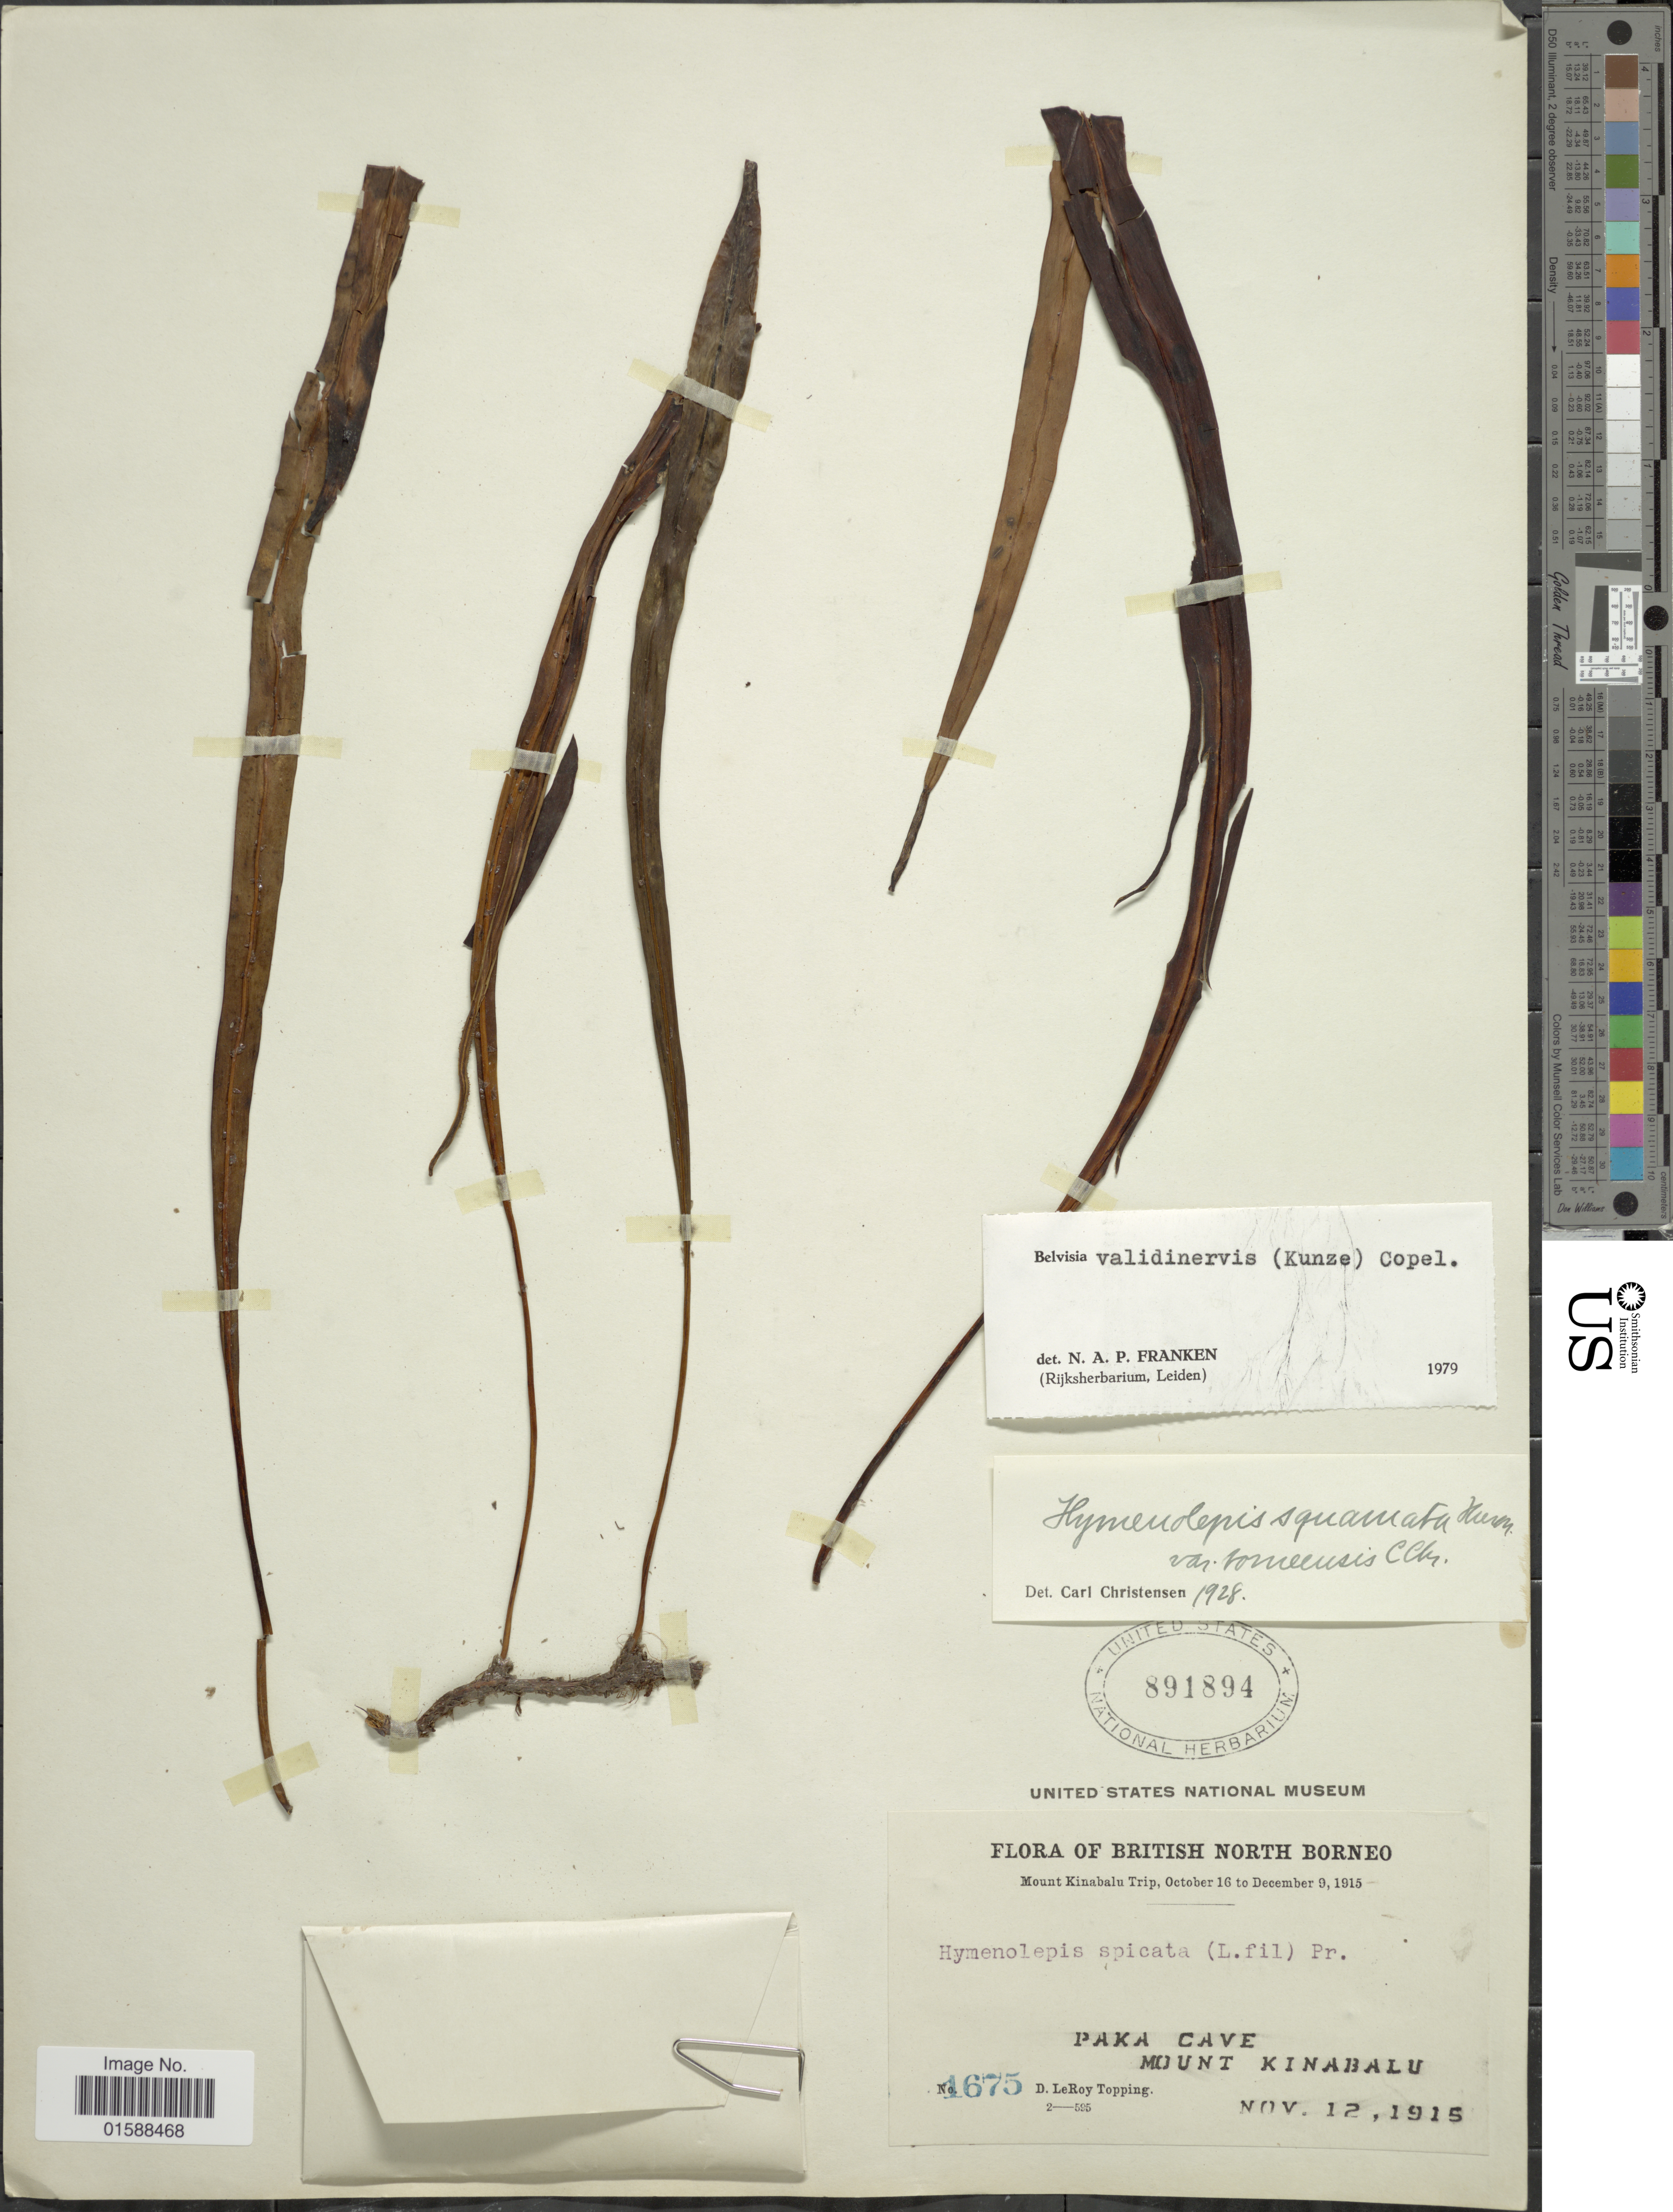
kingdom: Plantae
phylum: Tracheophyta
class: Polypodiopsida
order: Polypodiales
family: Polypodiaceae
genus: Lepisorus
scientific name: Lepisorus validinervis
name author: (Kunze) Li S. Wang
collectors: D. L. Topping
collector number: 1675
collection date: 1915-11-12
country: Malaysia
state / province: Sabah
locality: British North Borneo. Mount Kinabalu. Paka Cave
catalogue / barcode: US 891894